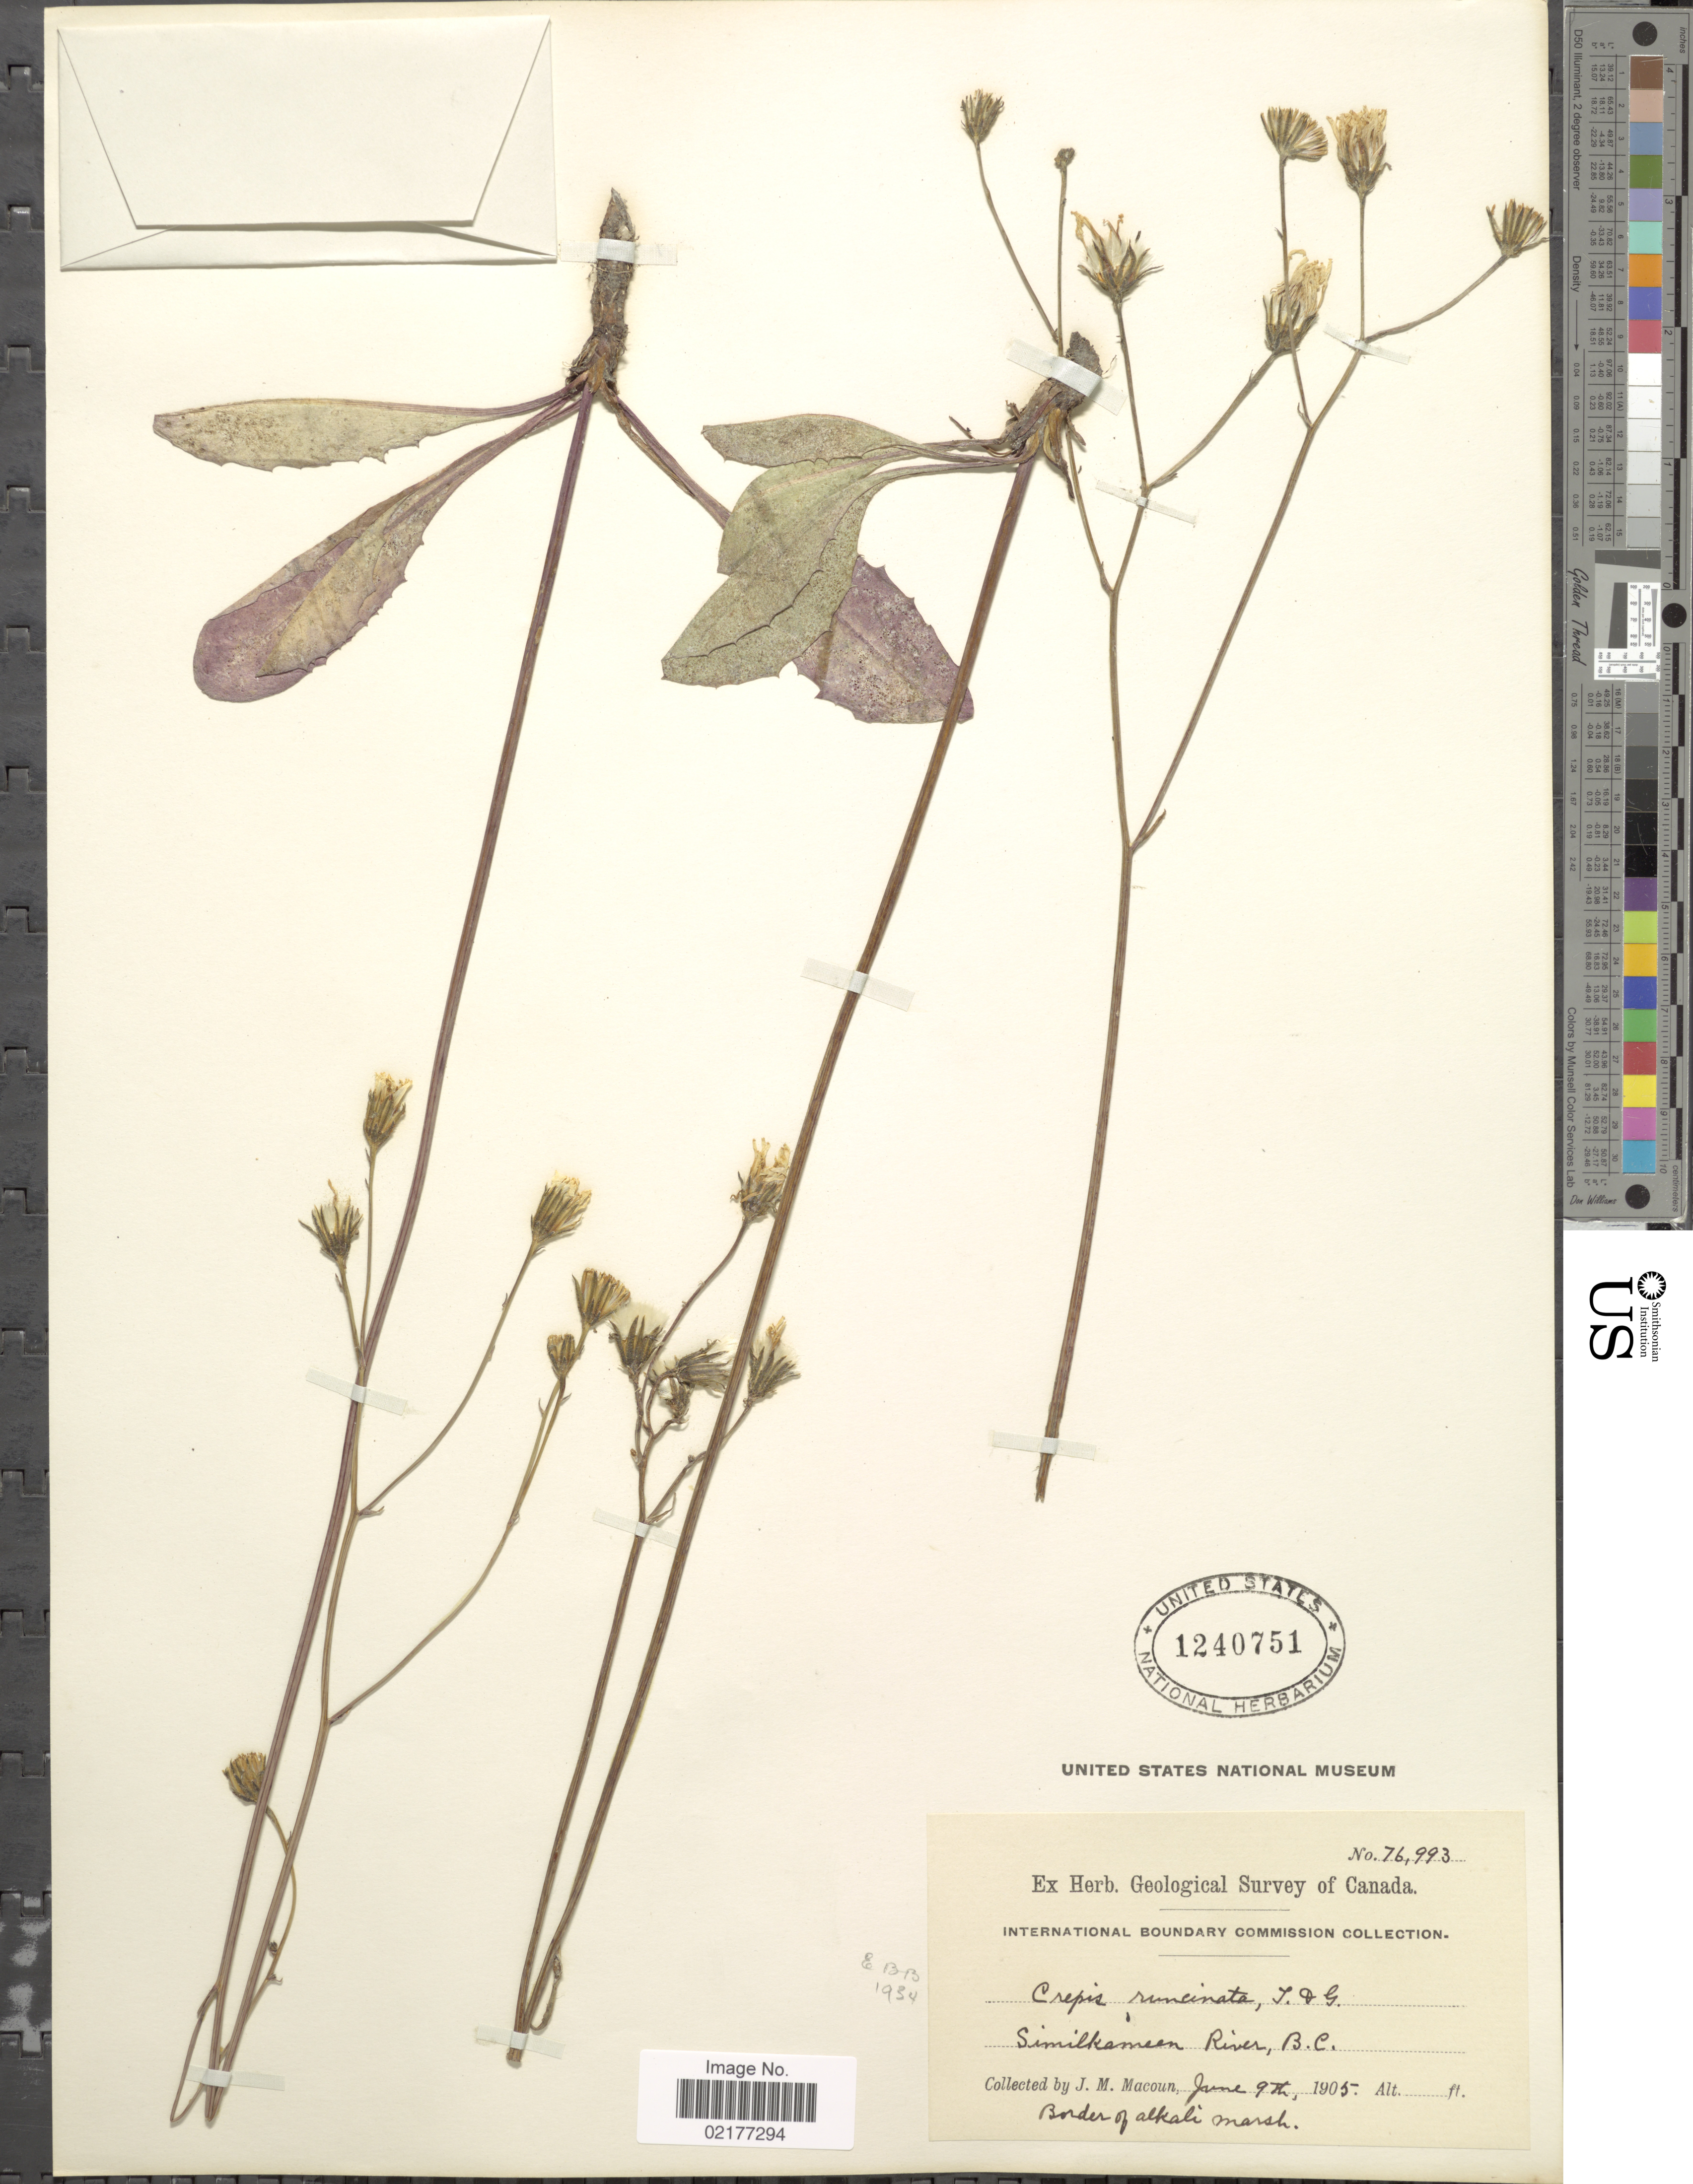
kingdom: Plantae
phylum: Tracheophyta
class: Magnoliopsida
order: Asterales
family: Asteraceae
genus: Crepis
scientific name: Crepis runcinata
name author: Torr. & A. Gray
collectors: J. M. Macoun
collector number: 76993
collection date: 1905-06-09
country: Canada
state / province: British Columbia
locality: Similkameen River, B.C., border of Alkaline marsh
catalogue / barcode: US 1240751